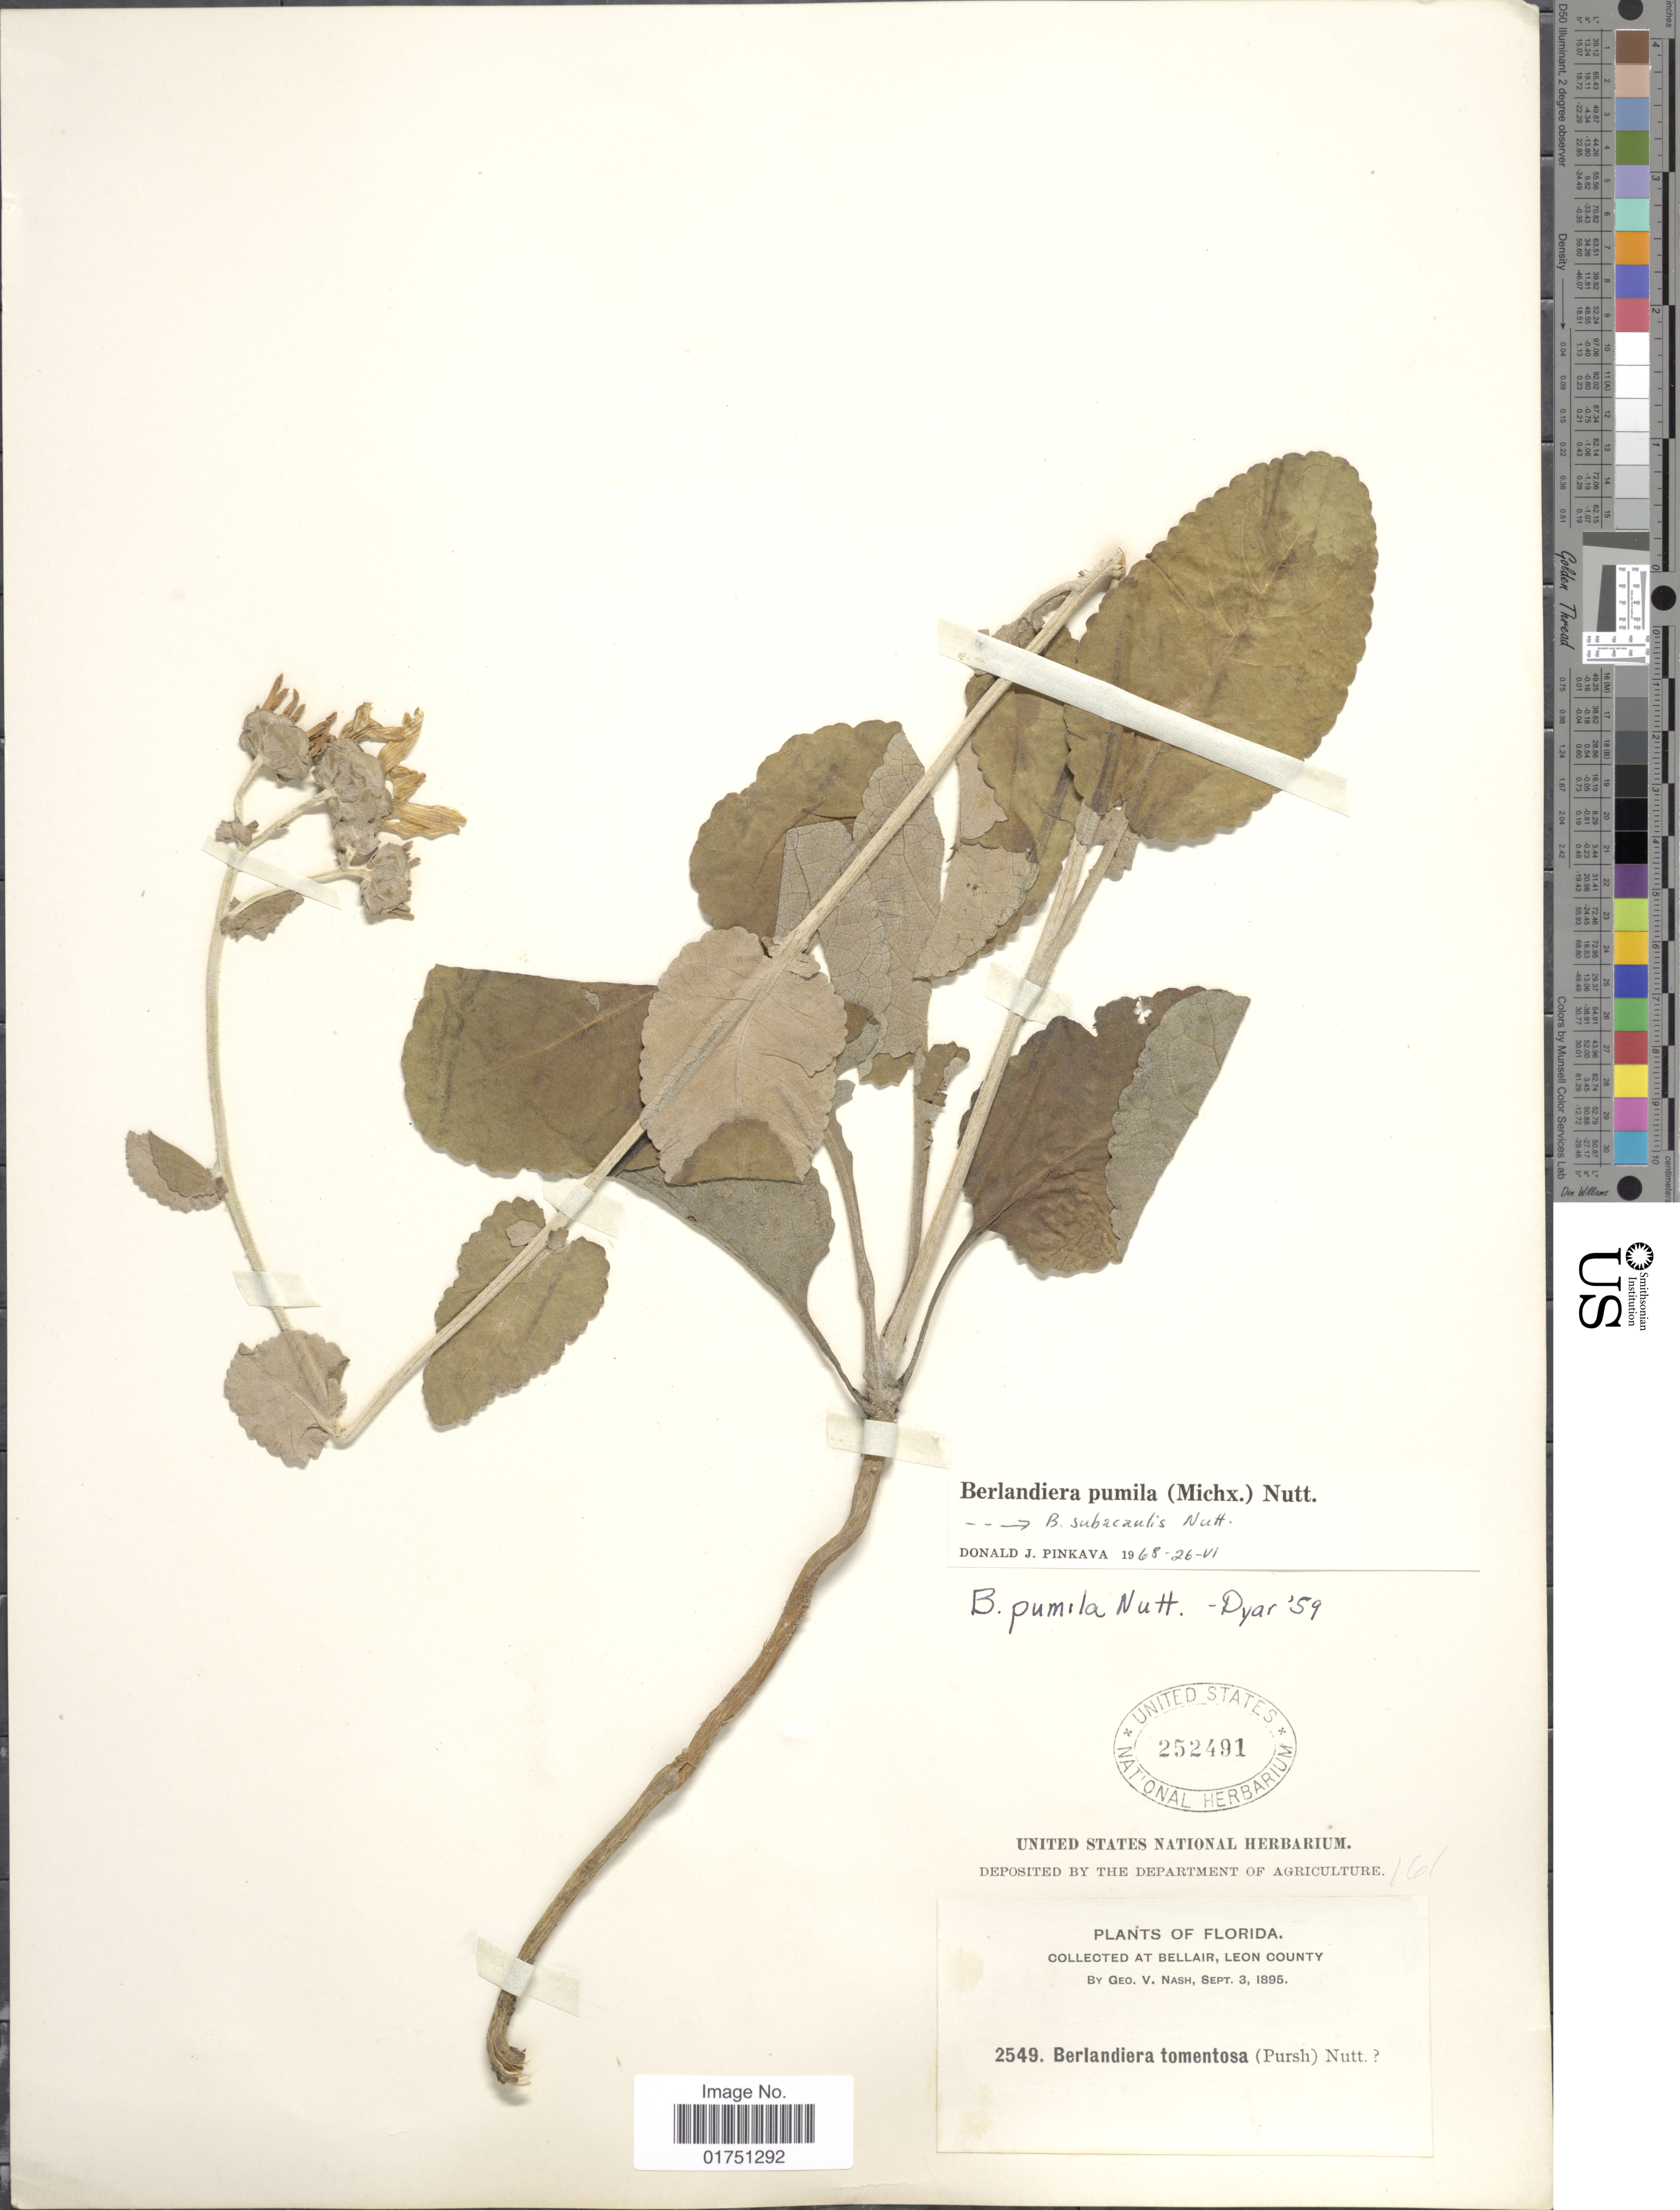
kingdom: Plantae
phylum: Tracheophyta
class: Magnoliopsida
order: Asterales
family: Asteraceae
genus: Berlandiera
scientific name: Berlandiera pumila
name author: (Michx.) Nutt.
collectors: G. V. Nash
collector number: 2549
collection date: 1895-09-03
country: United States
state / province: Florida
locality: At Bellair, Leon County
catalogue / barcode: US 252491